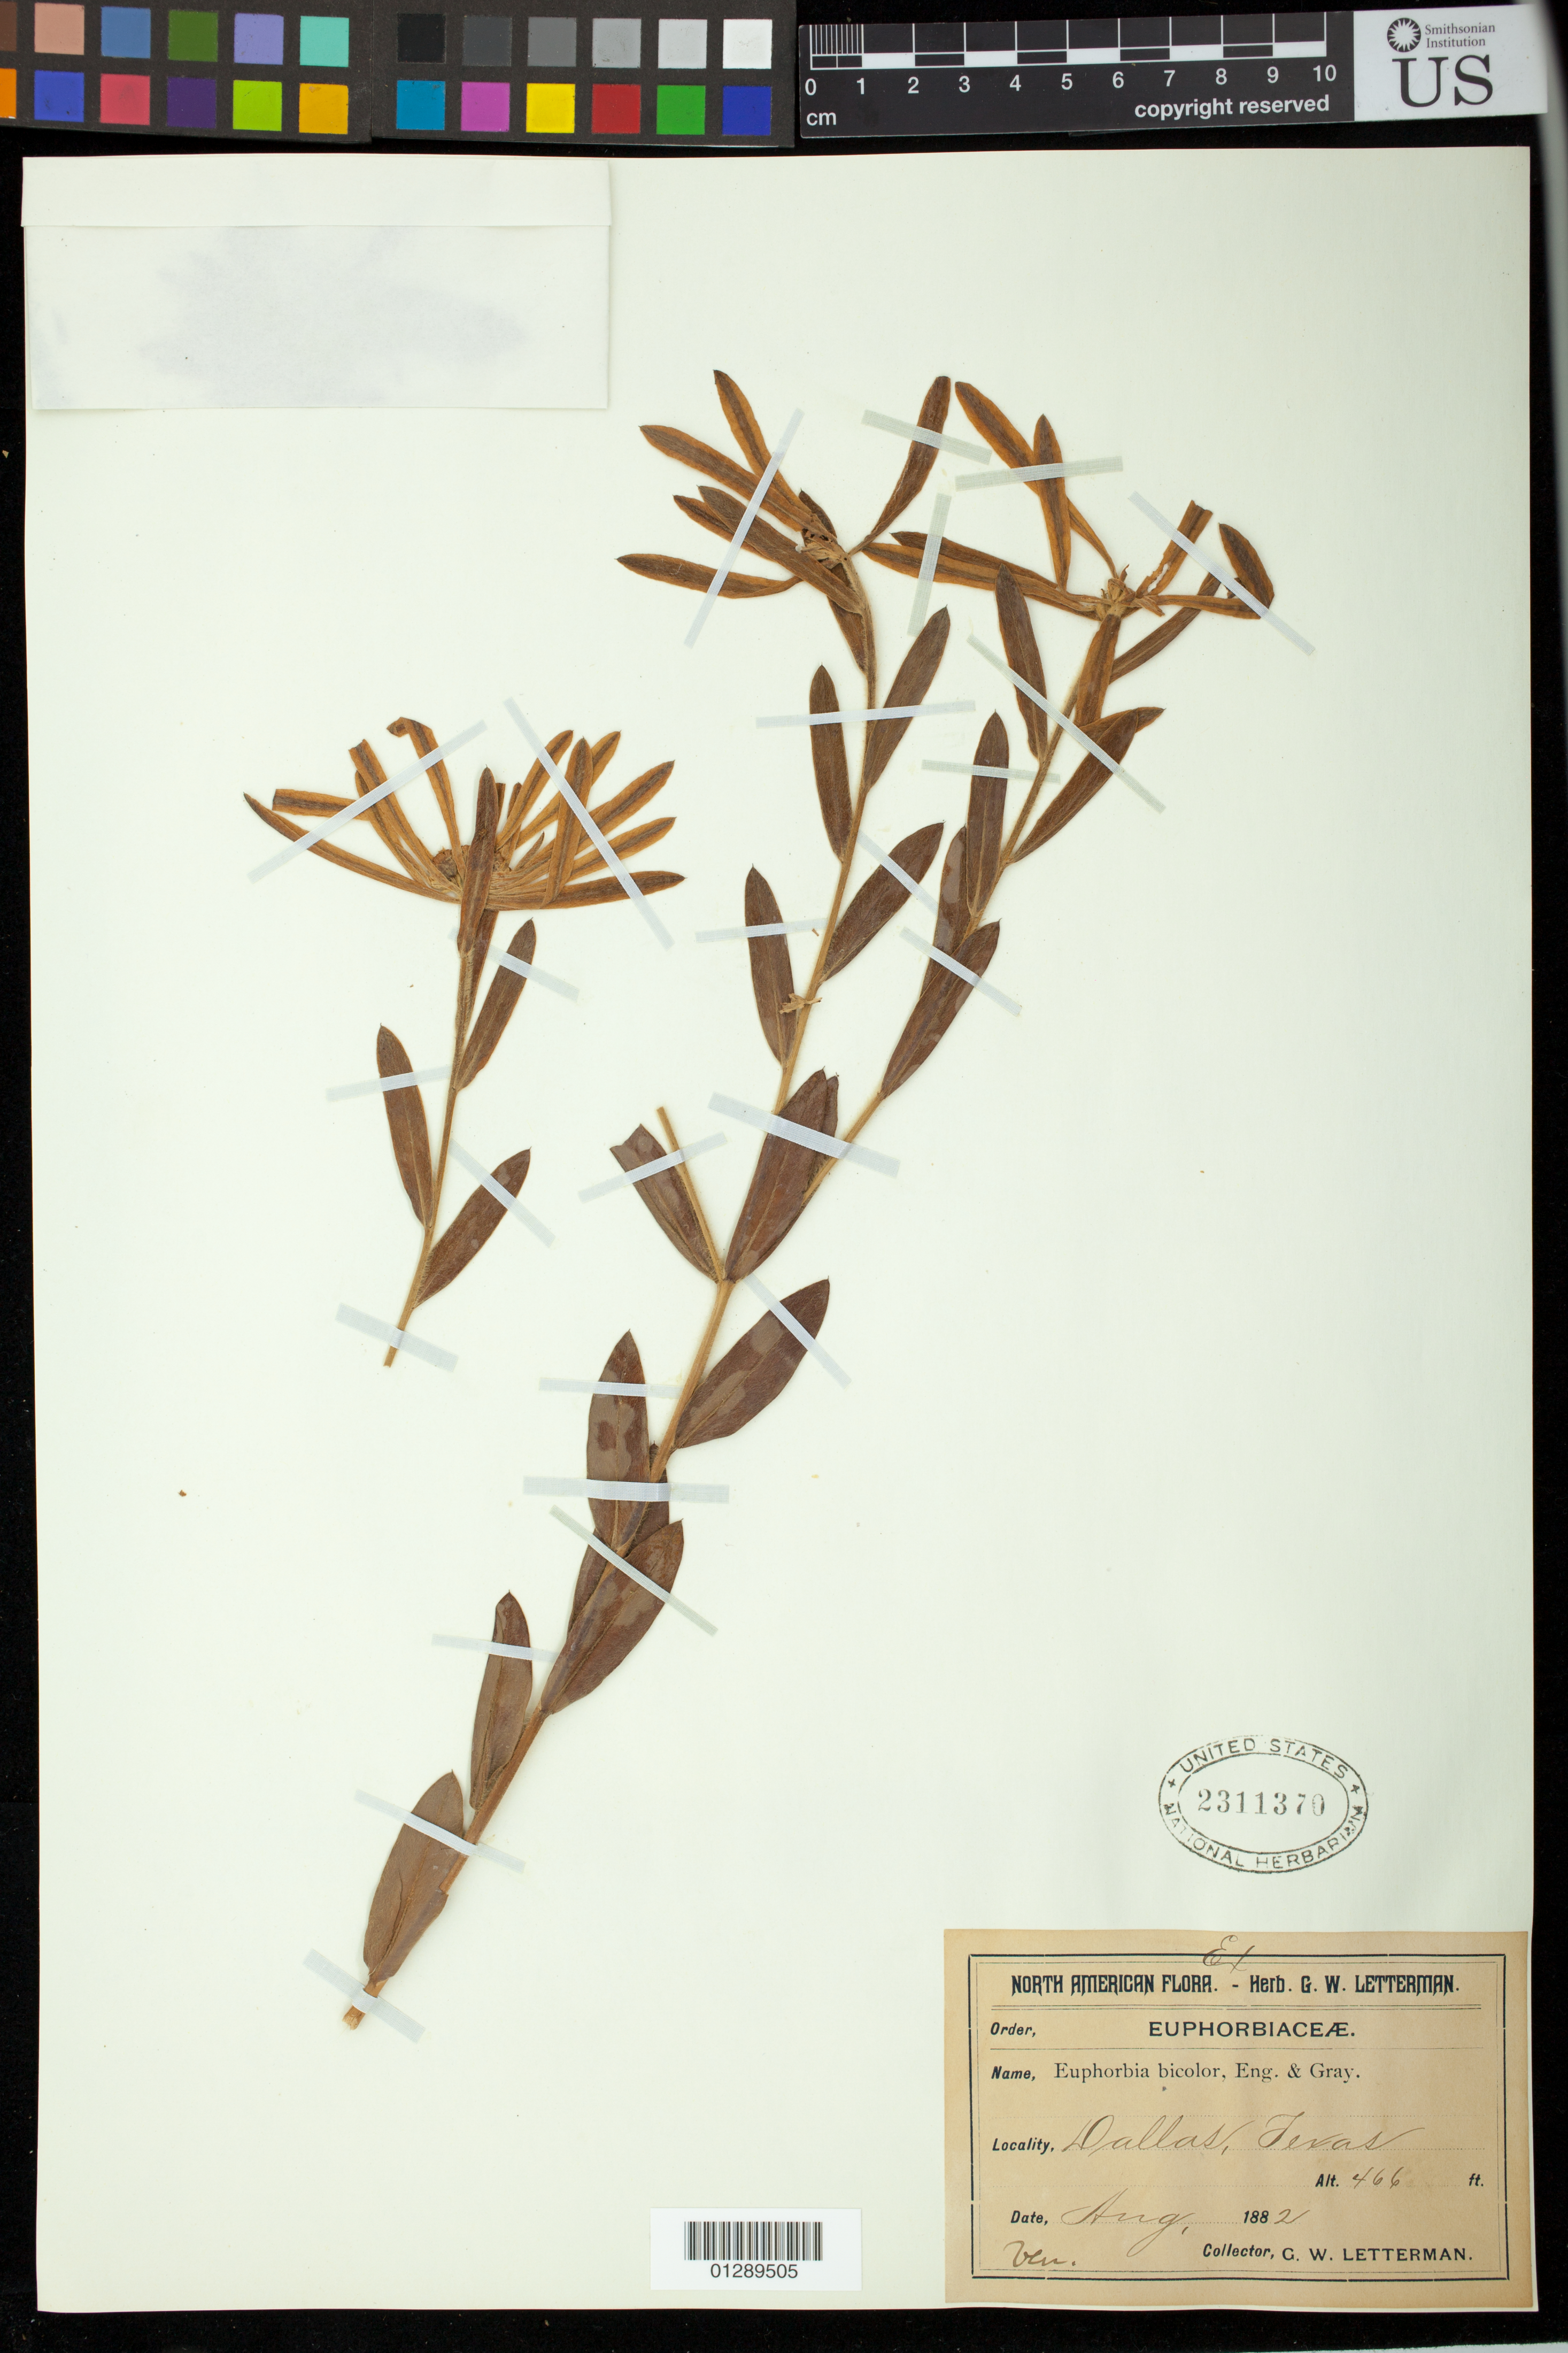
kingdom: Plantae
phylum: Tracheophyta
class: Magnoliopsida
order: Malpighiales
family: Euphorbiaceae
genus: Euphorbia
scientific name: Euphorbia bicolor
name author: Engelm. & A. Gray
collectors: G. W. Letterman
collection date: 1882-08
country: United States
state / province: Texas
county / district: Dallas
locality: Dallas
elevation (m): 142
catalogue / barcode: US 2311370